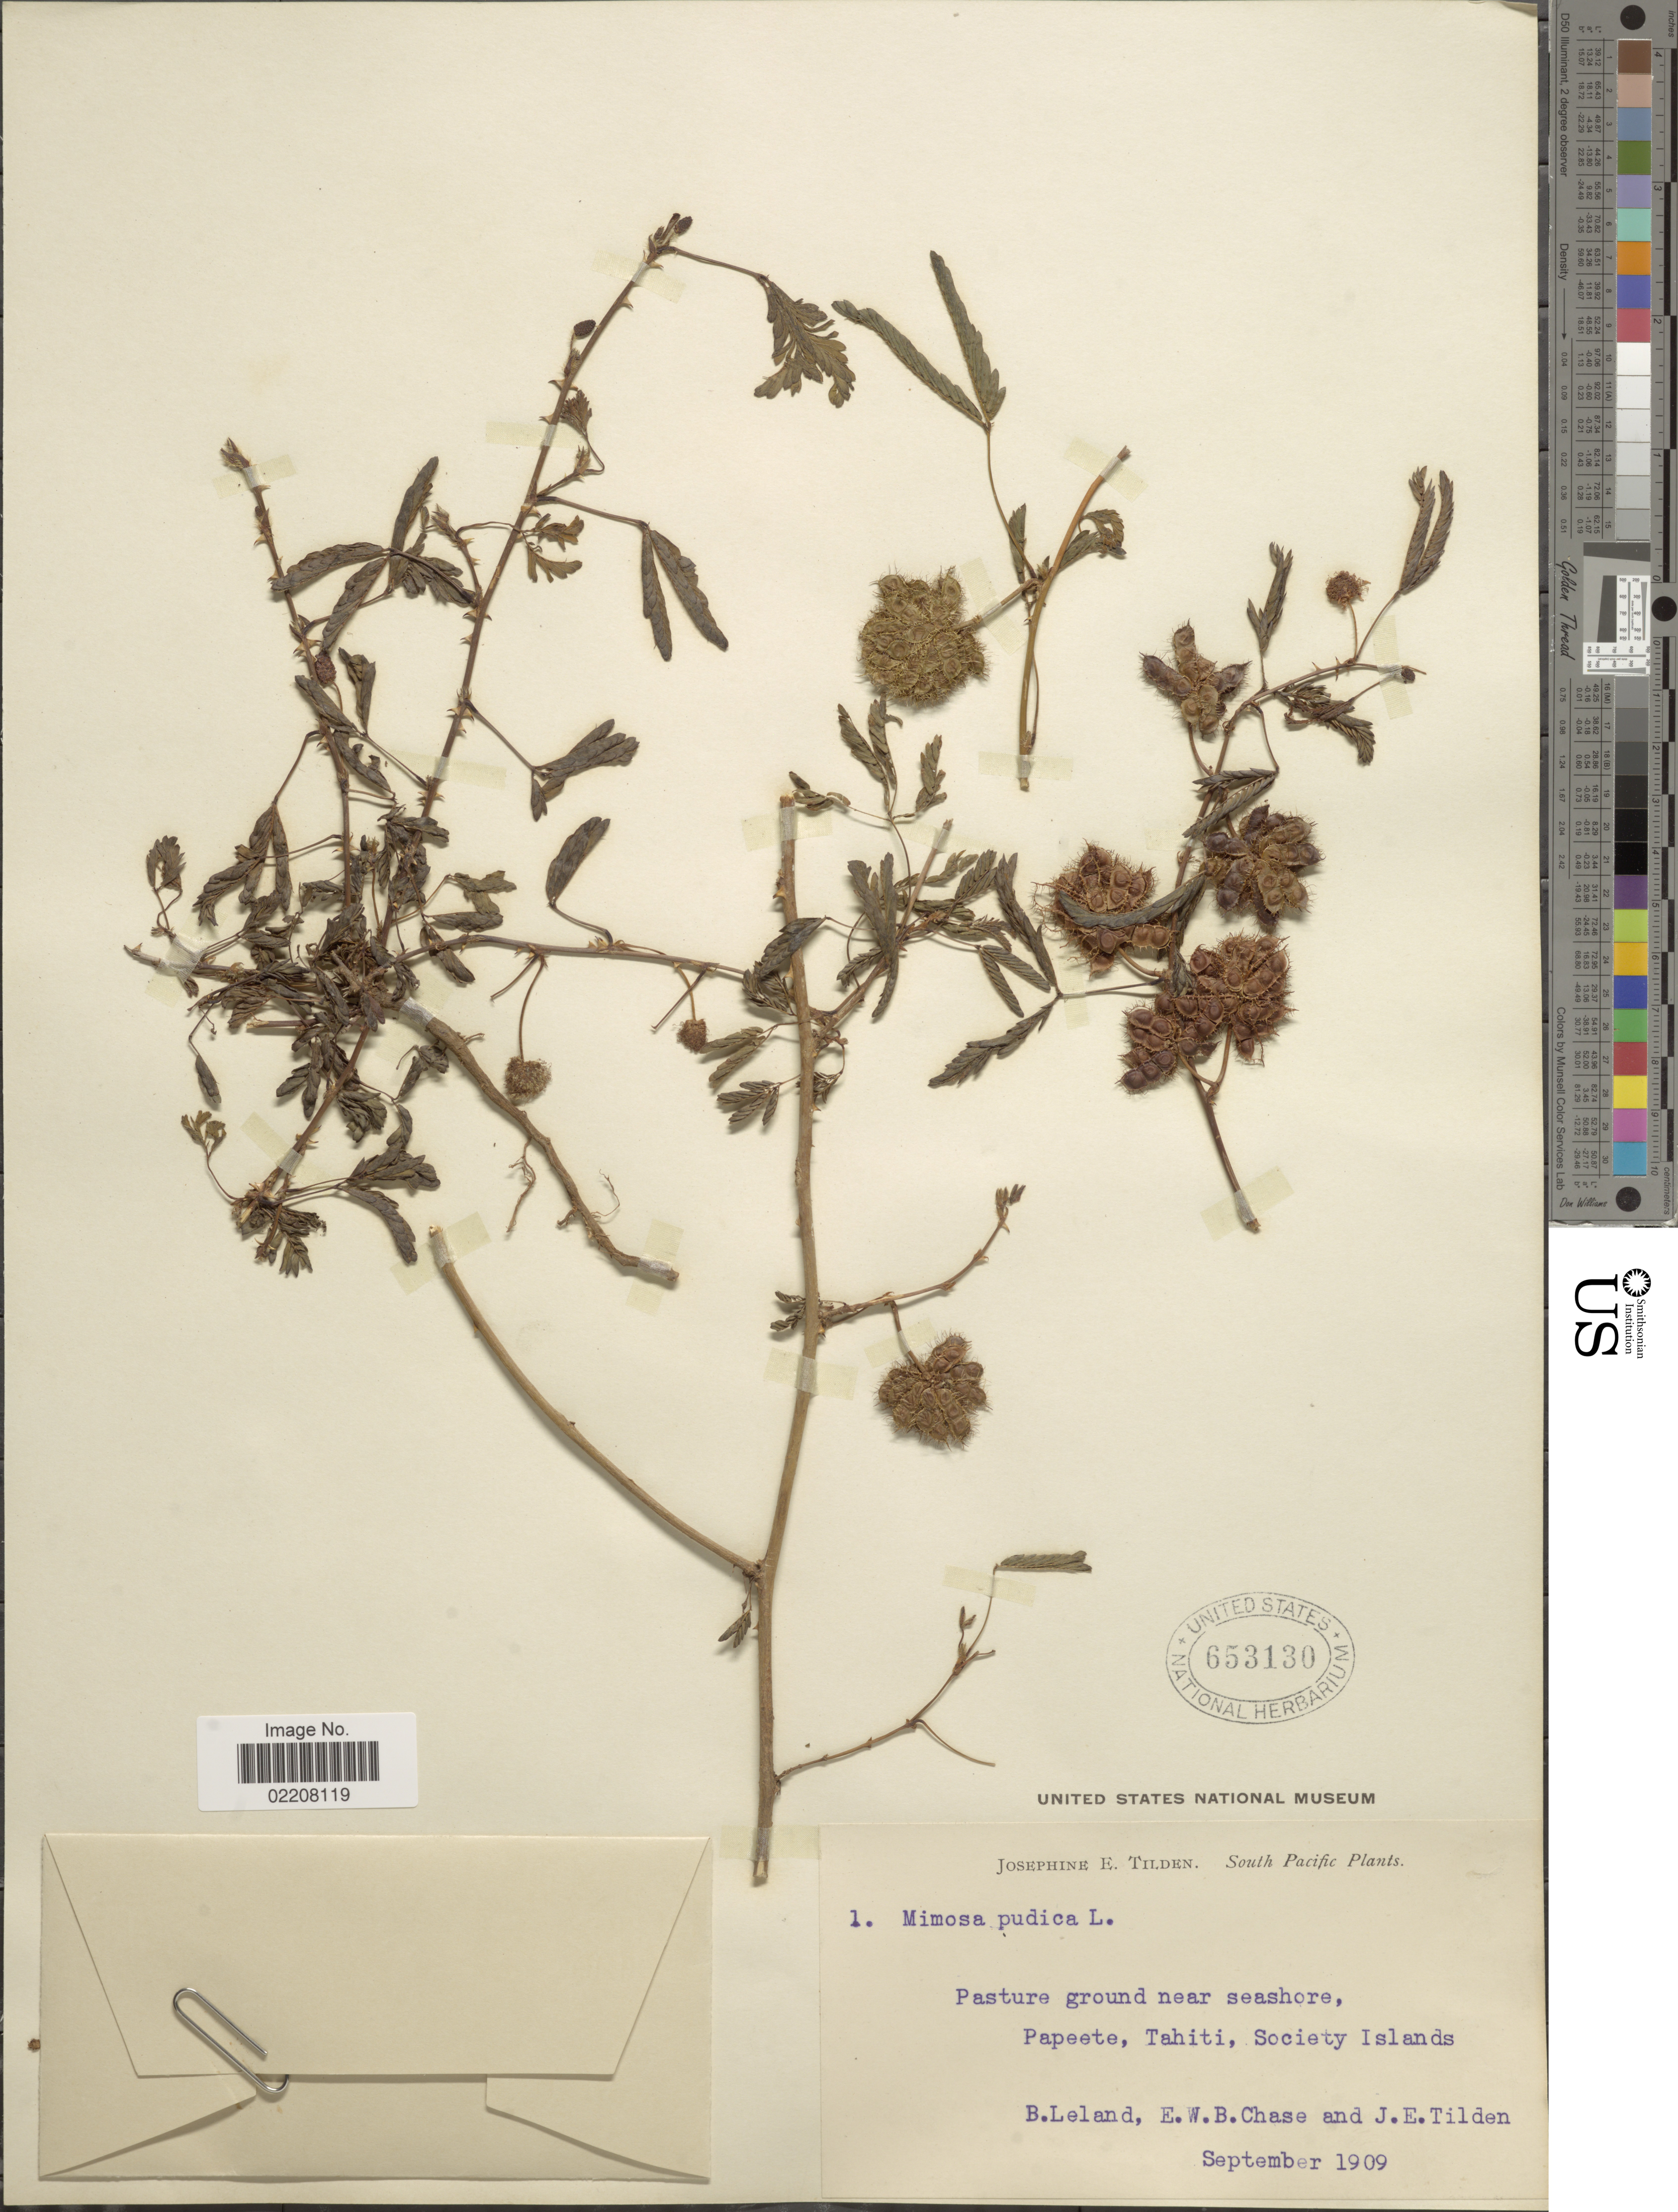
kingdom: Plantae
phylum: Tracheophyta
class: Magnoliopsida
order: Fabales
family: Fabaceae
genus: Mimosa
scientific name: Mimosa pudica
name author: L.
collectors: B. Leland, E. W. Chase & J. E. Tilden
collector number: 1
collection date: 1909-09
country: French Polynesia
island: Tahiti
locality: South Pacific. Papeete, Tahiti, Society Islands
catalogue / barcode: US 653130